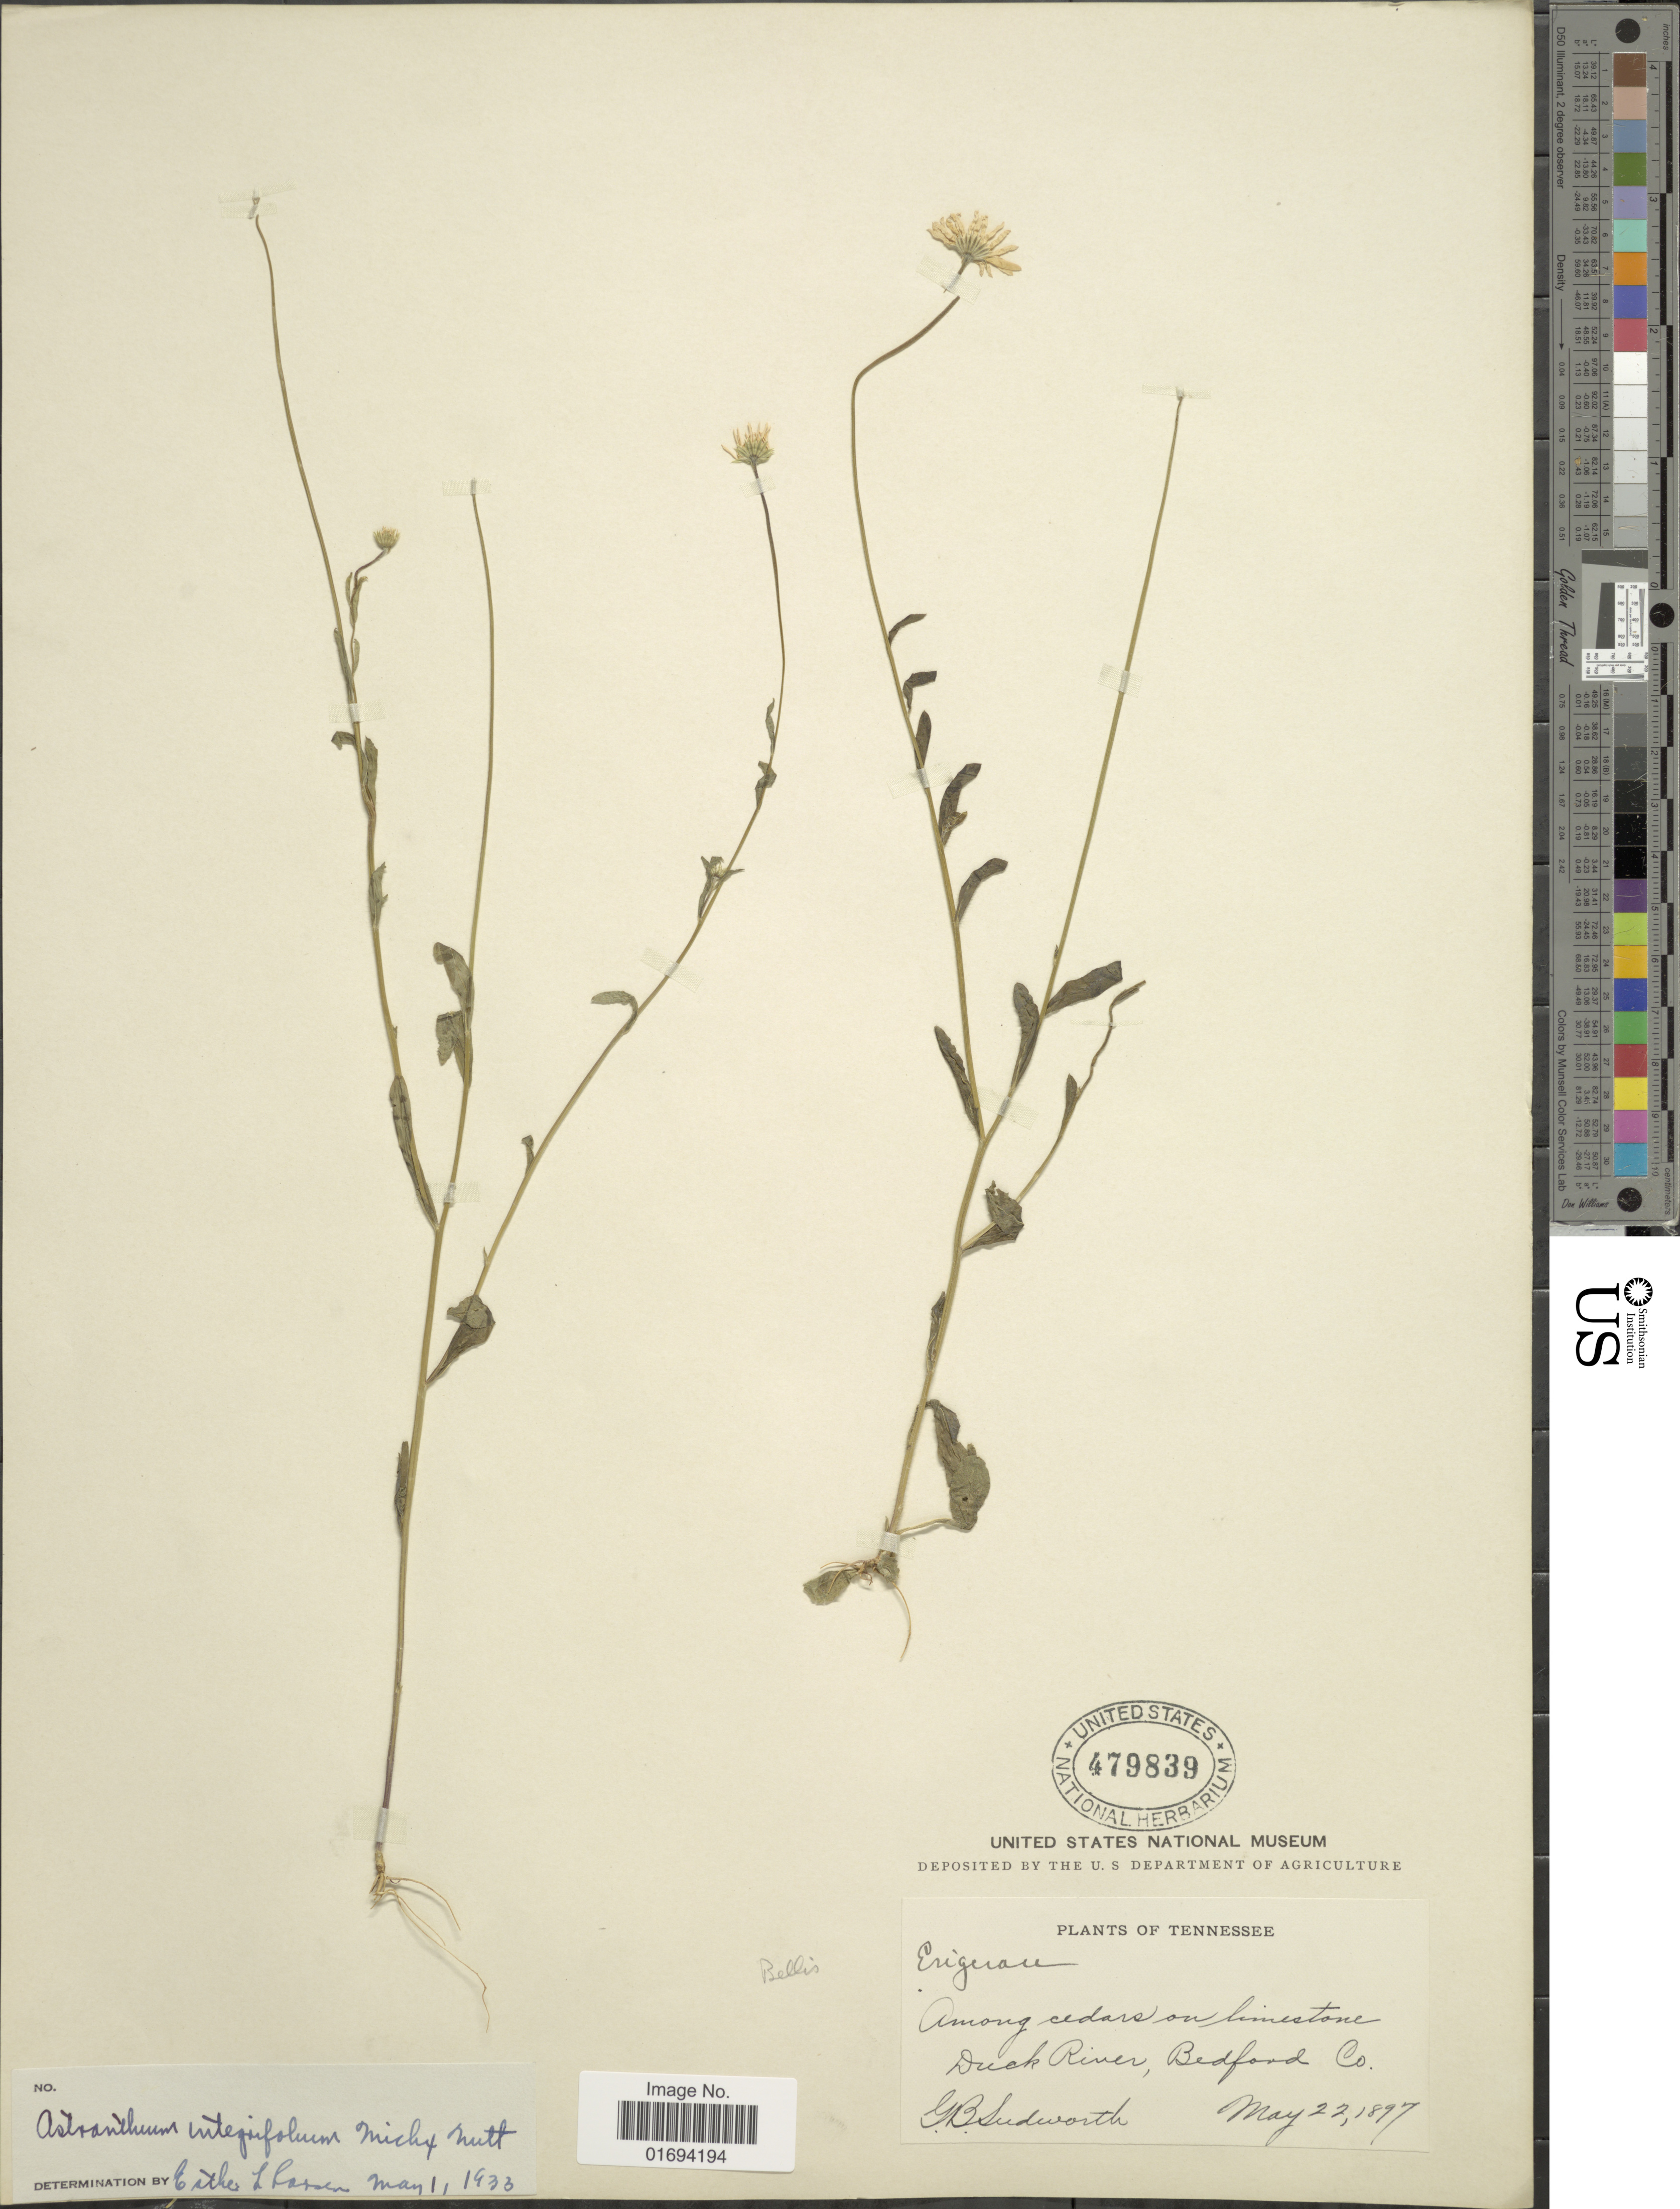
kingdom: Plantae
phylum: Tracheophyta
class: Magnoliopsida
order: Asterales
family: Asteraceae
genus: Astranthium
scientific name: Astranthium integrifolium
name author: (Michx.) Nutt.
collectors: G. Bludworth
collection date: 1897-05-22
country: United States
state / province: Tennessee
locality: Duck River, Bedford Co.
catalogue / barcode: US 479839